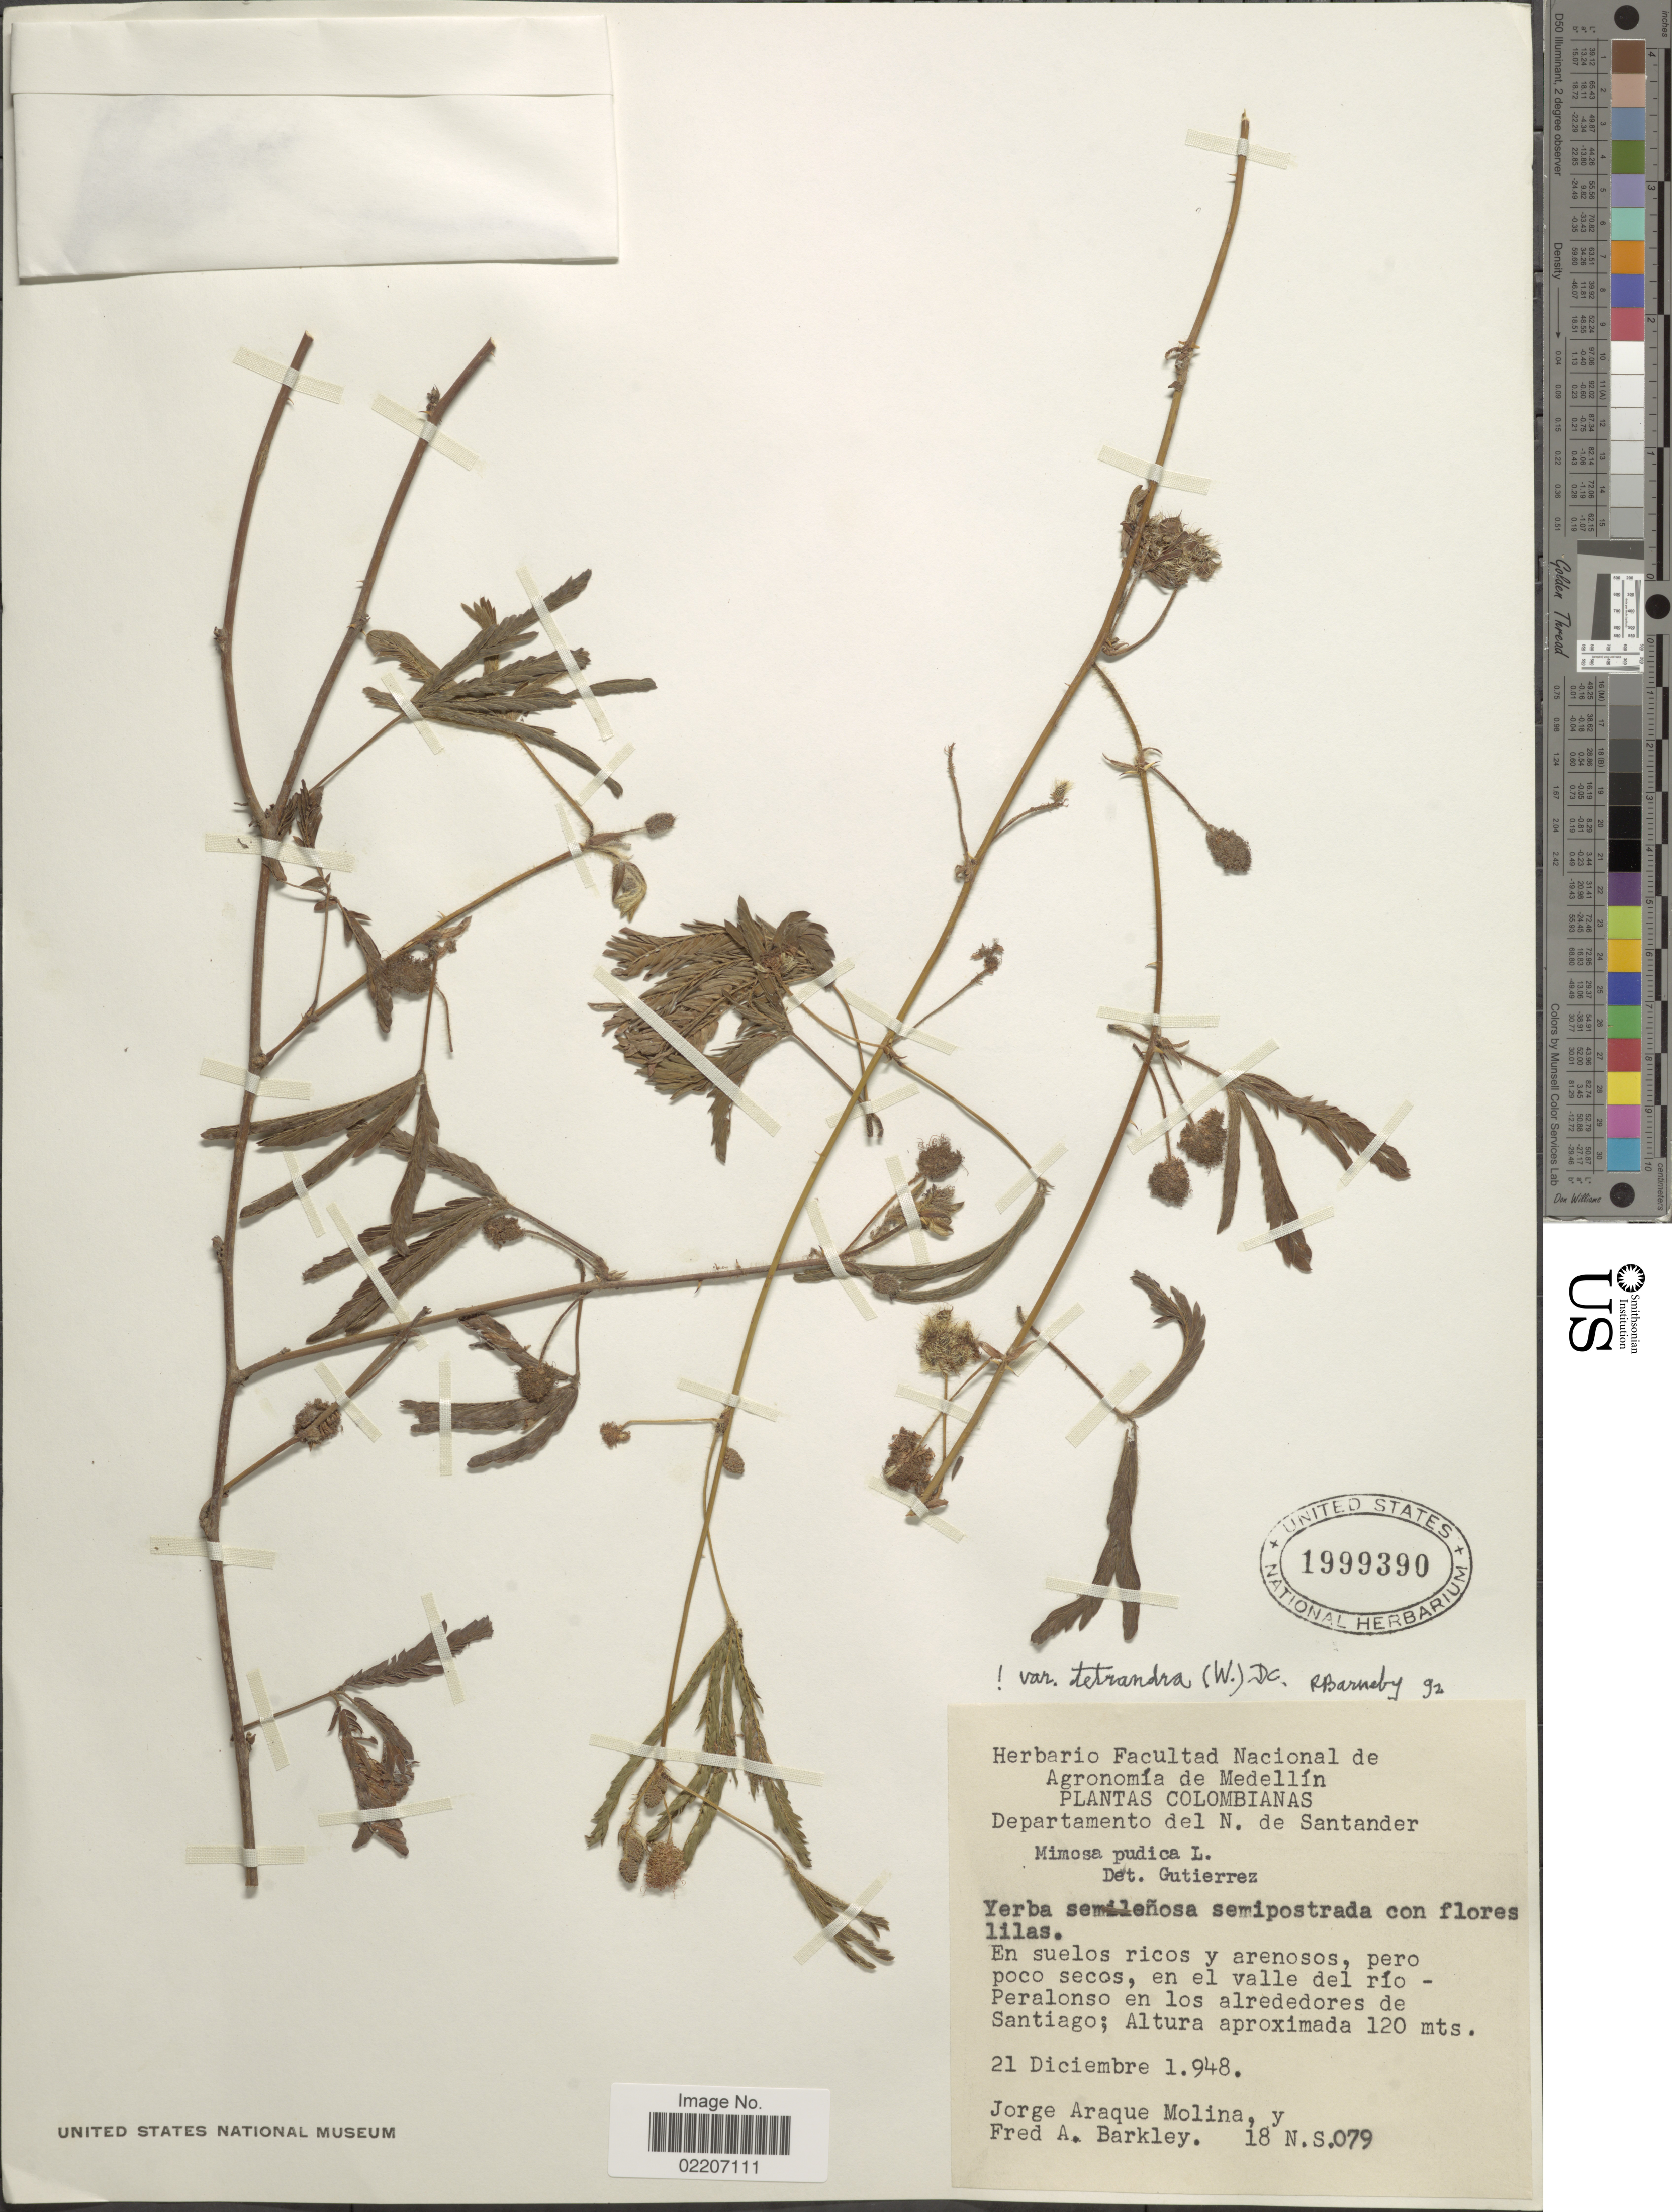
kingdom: Plantae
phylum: Tracheophyta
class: Magnoliopsida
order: Fabales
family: Fabaceae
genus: Mimosa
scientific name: Mimosa pudica var. tetrandra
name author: L.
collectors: J. Araque Molina & F. A. Barkley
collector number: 18 N.S. 079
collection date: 1948-12-21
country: Colombia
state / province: Norte de Santander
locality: Departamento del N. de Santander, En suelos ricos y arenosos, pero poco seco, en el valle del rio-Peralonso en los alrededores de Santiago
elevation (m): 120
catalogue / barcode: US 1999390